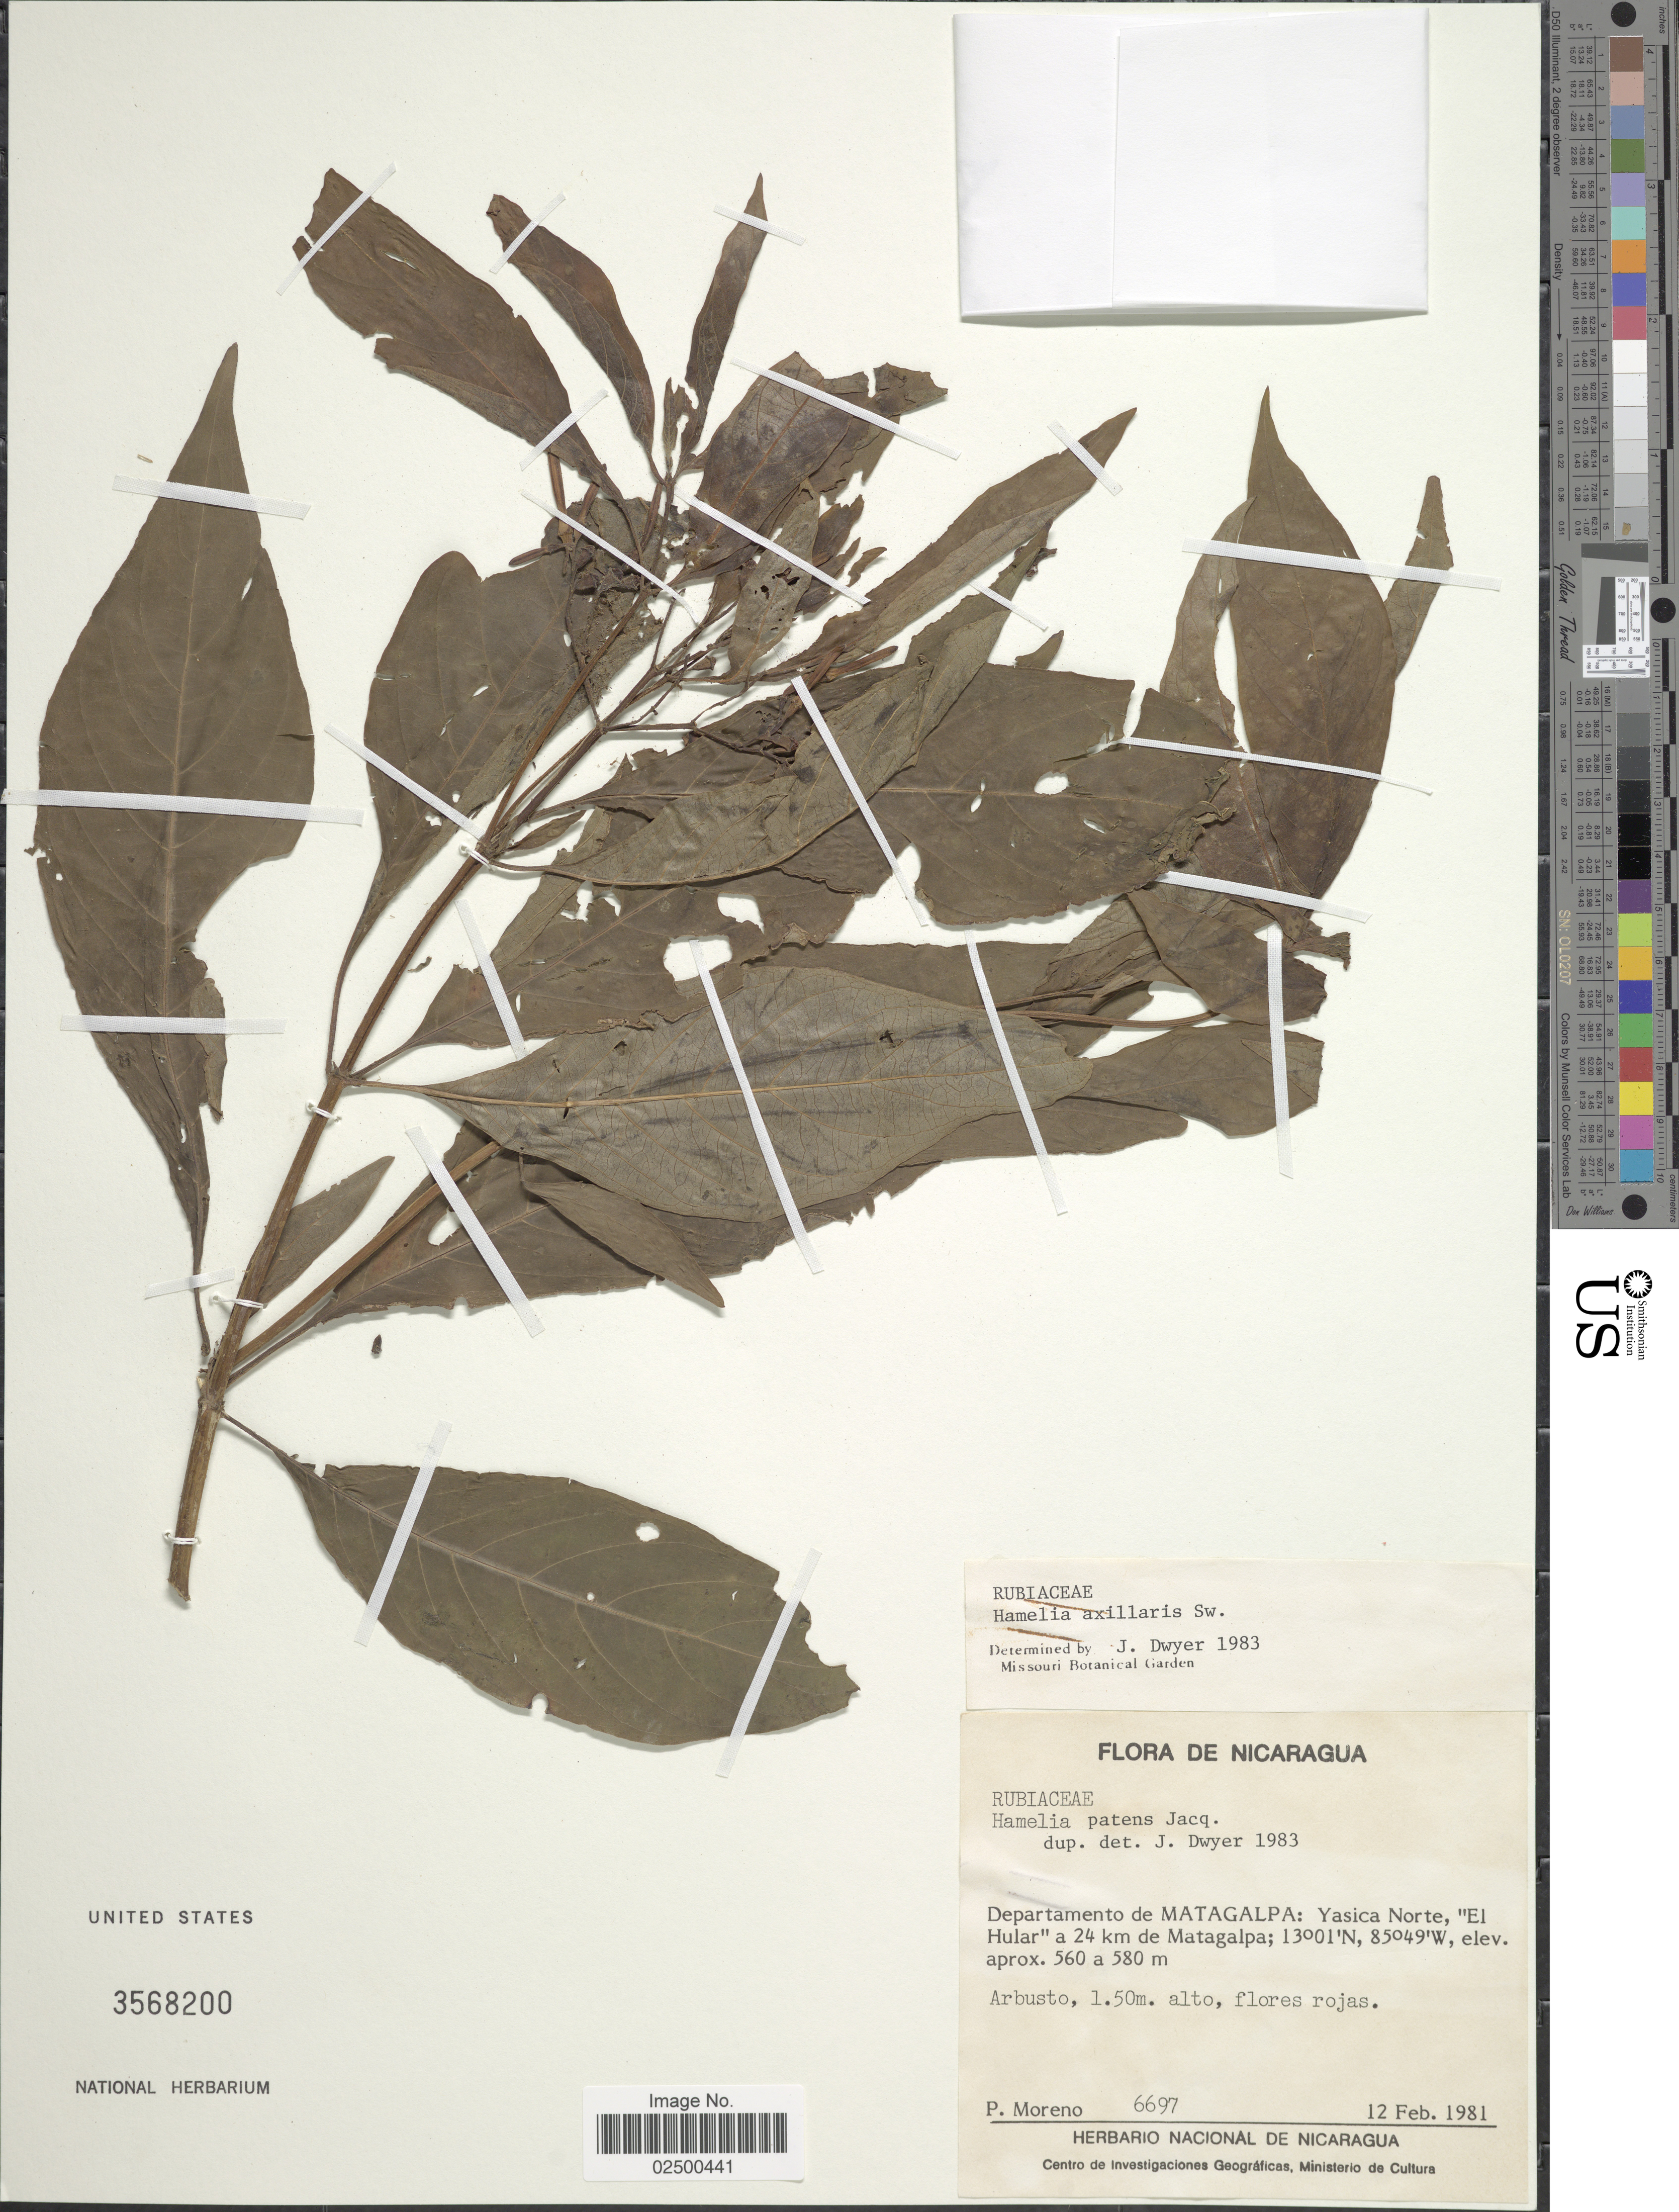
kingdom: Plantae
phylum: Tracheophyta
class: Magnoliopsida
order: Gentianales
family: Rubiaceae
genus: Hamelia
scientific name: Hamelia axillaris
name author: Sw.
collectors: P. Moreno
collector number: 6697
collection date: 1981-02-12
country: Nicaragua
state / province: Matagalpa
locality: Departamento de Matagalpa, Yasica Norte, El Hular a 24 km de Matagalpa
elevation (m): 560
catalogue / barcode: US 3568200